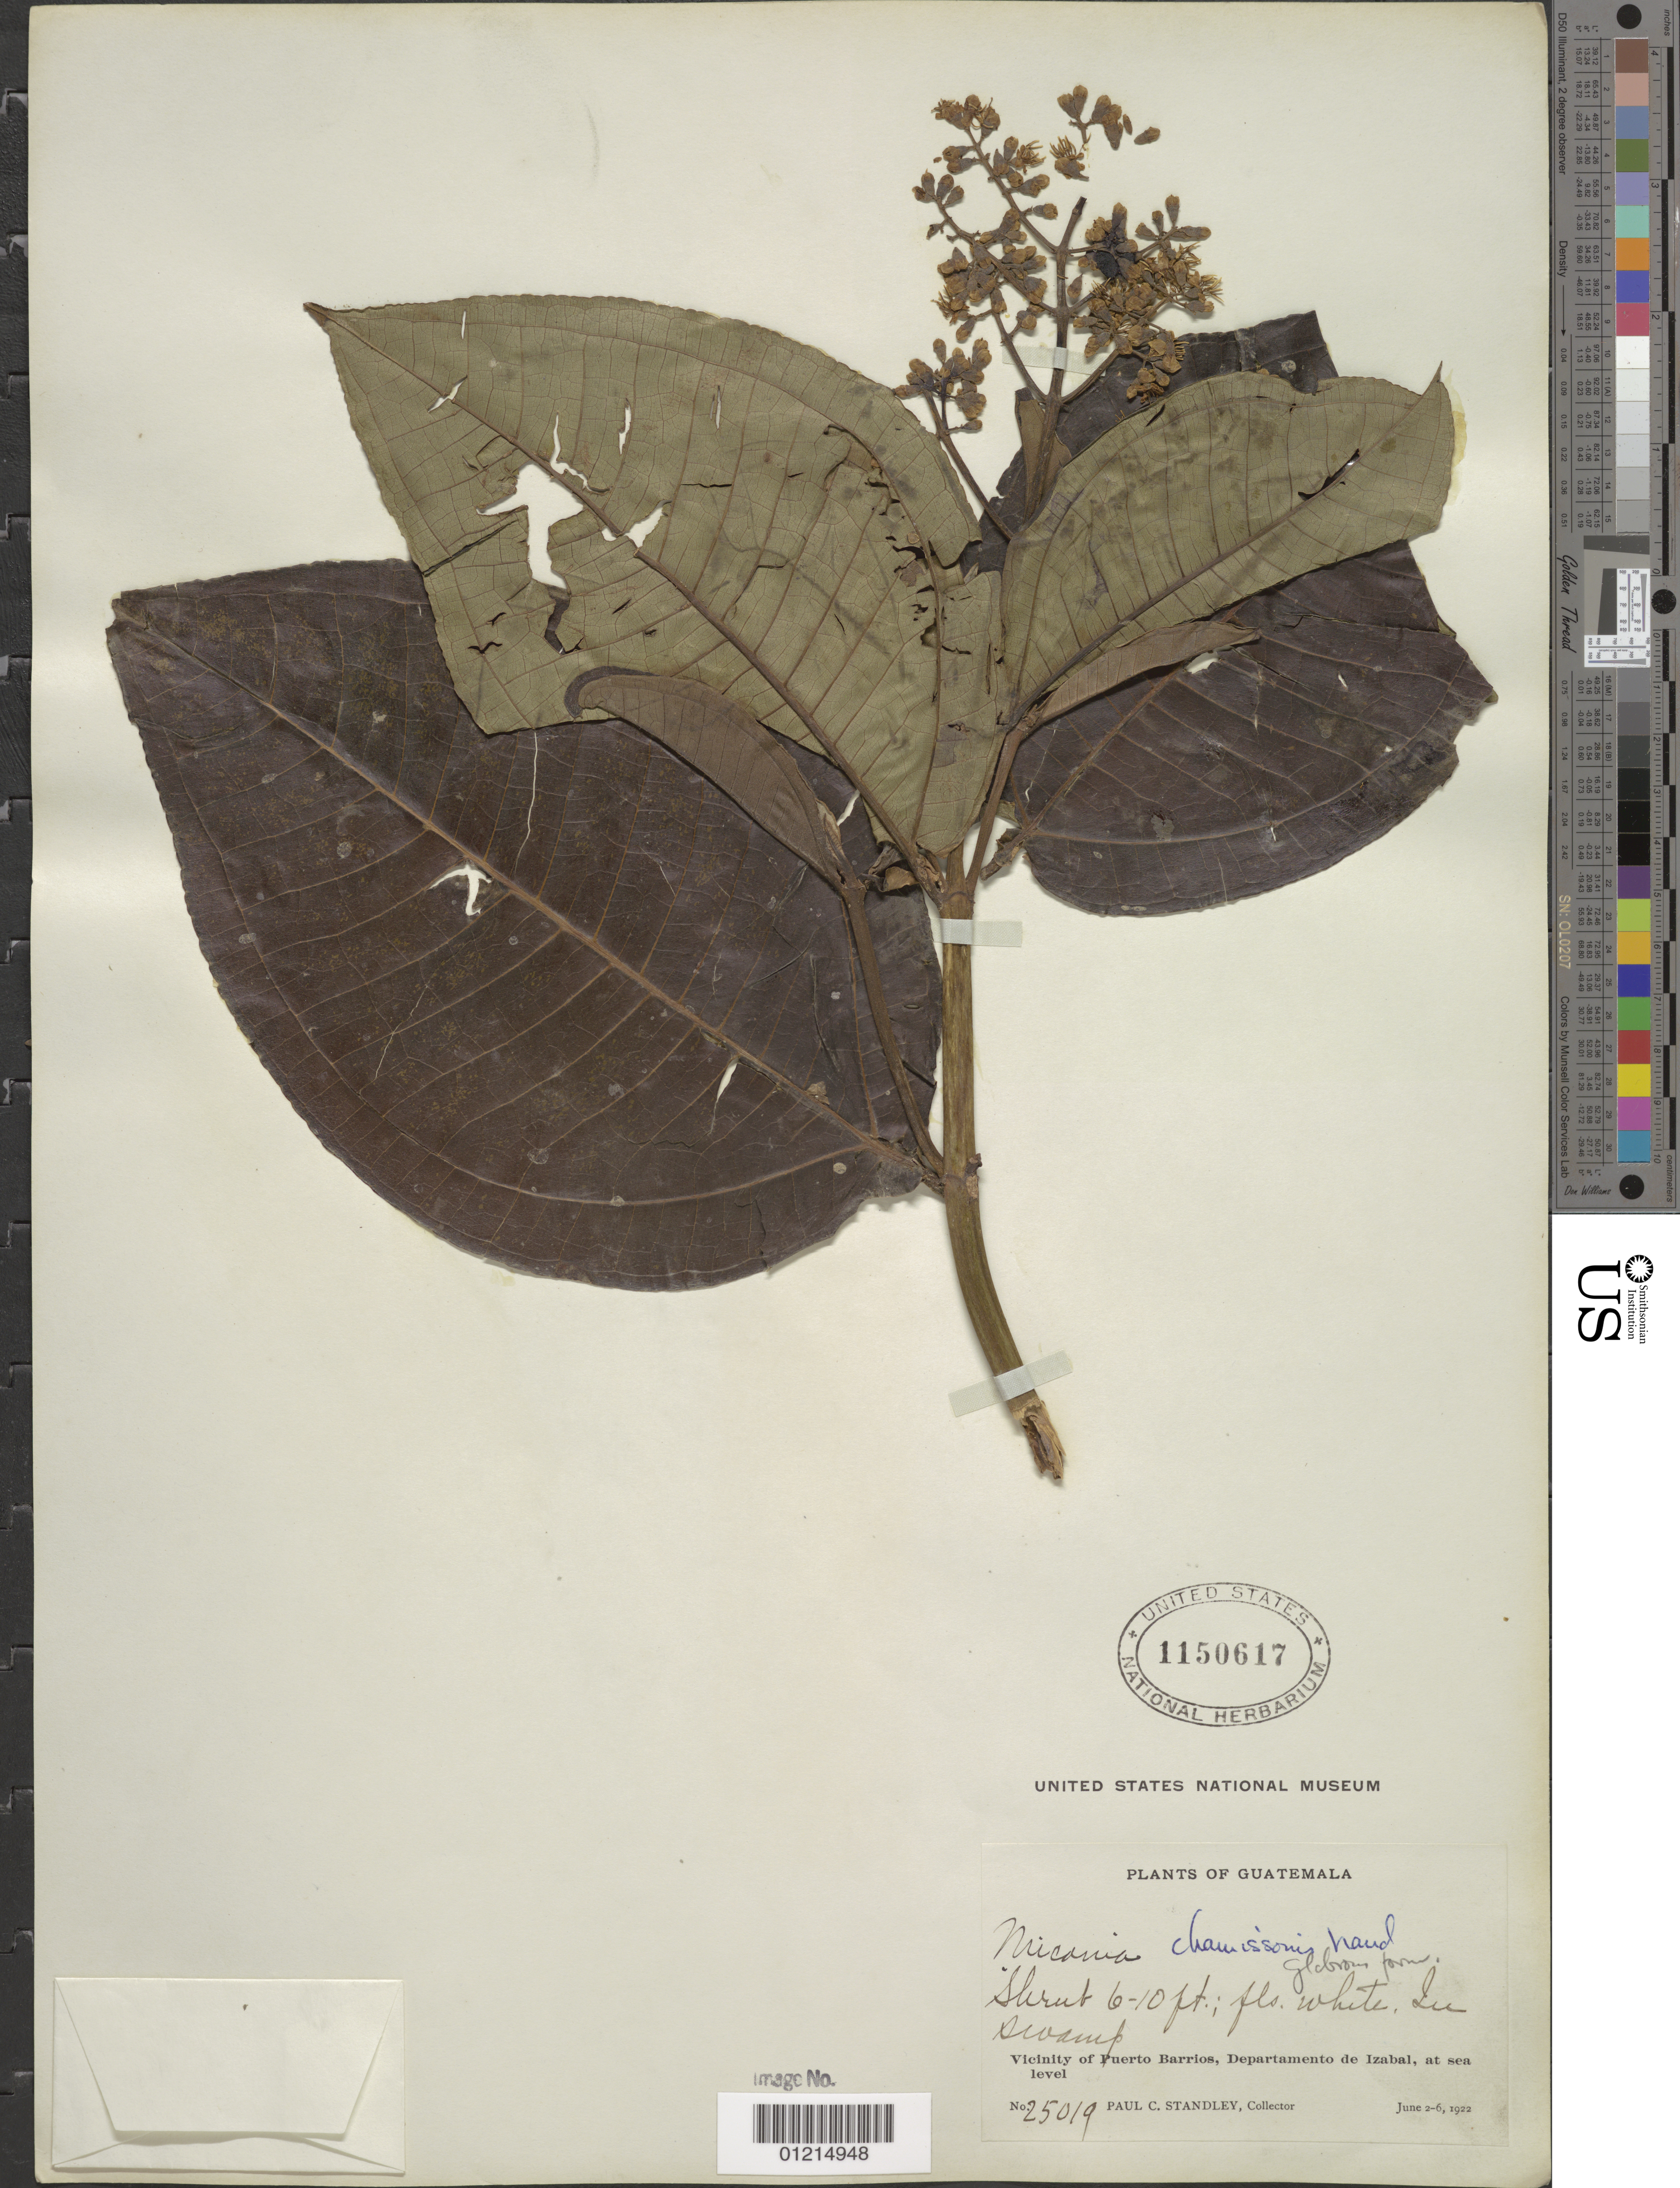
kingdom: Plantae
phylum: Tracheophyta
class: Magnoliopsida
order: Myrtales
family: Melastomataceae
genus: Miconia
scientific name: Miconia chamissois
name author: Naudin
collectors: P. C. Standley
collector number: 25019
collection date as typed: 02 Jun 1922 to 06 Jun 1922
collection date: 1922-06-02/1922-06-06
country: Guatemala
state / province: Izabal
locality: Vicinity of Puerto Barrios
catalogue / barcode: US 1150617